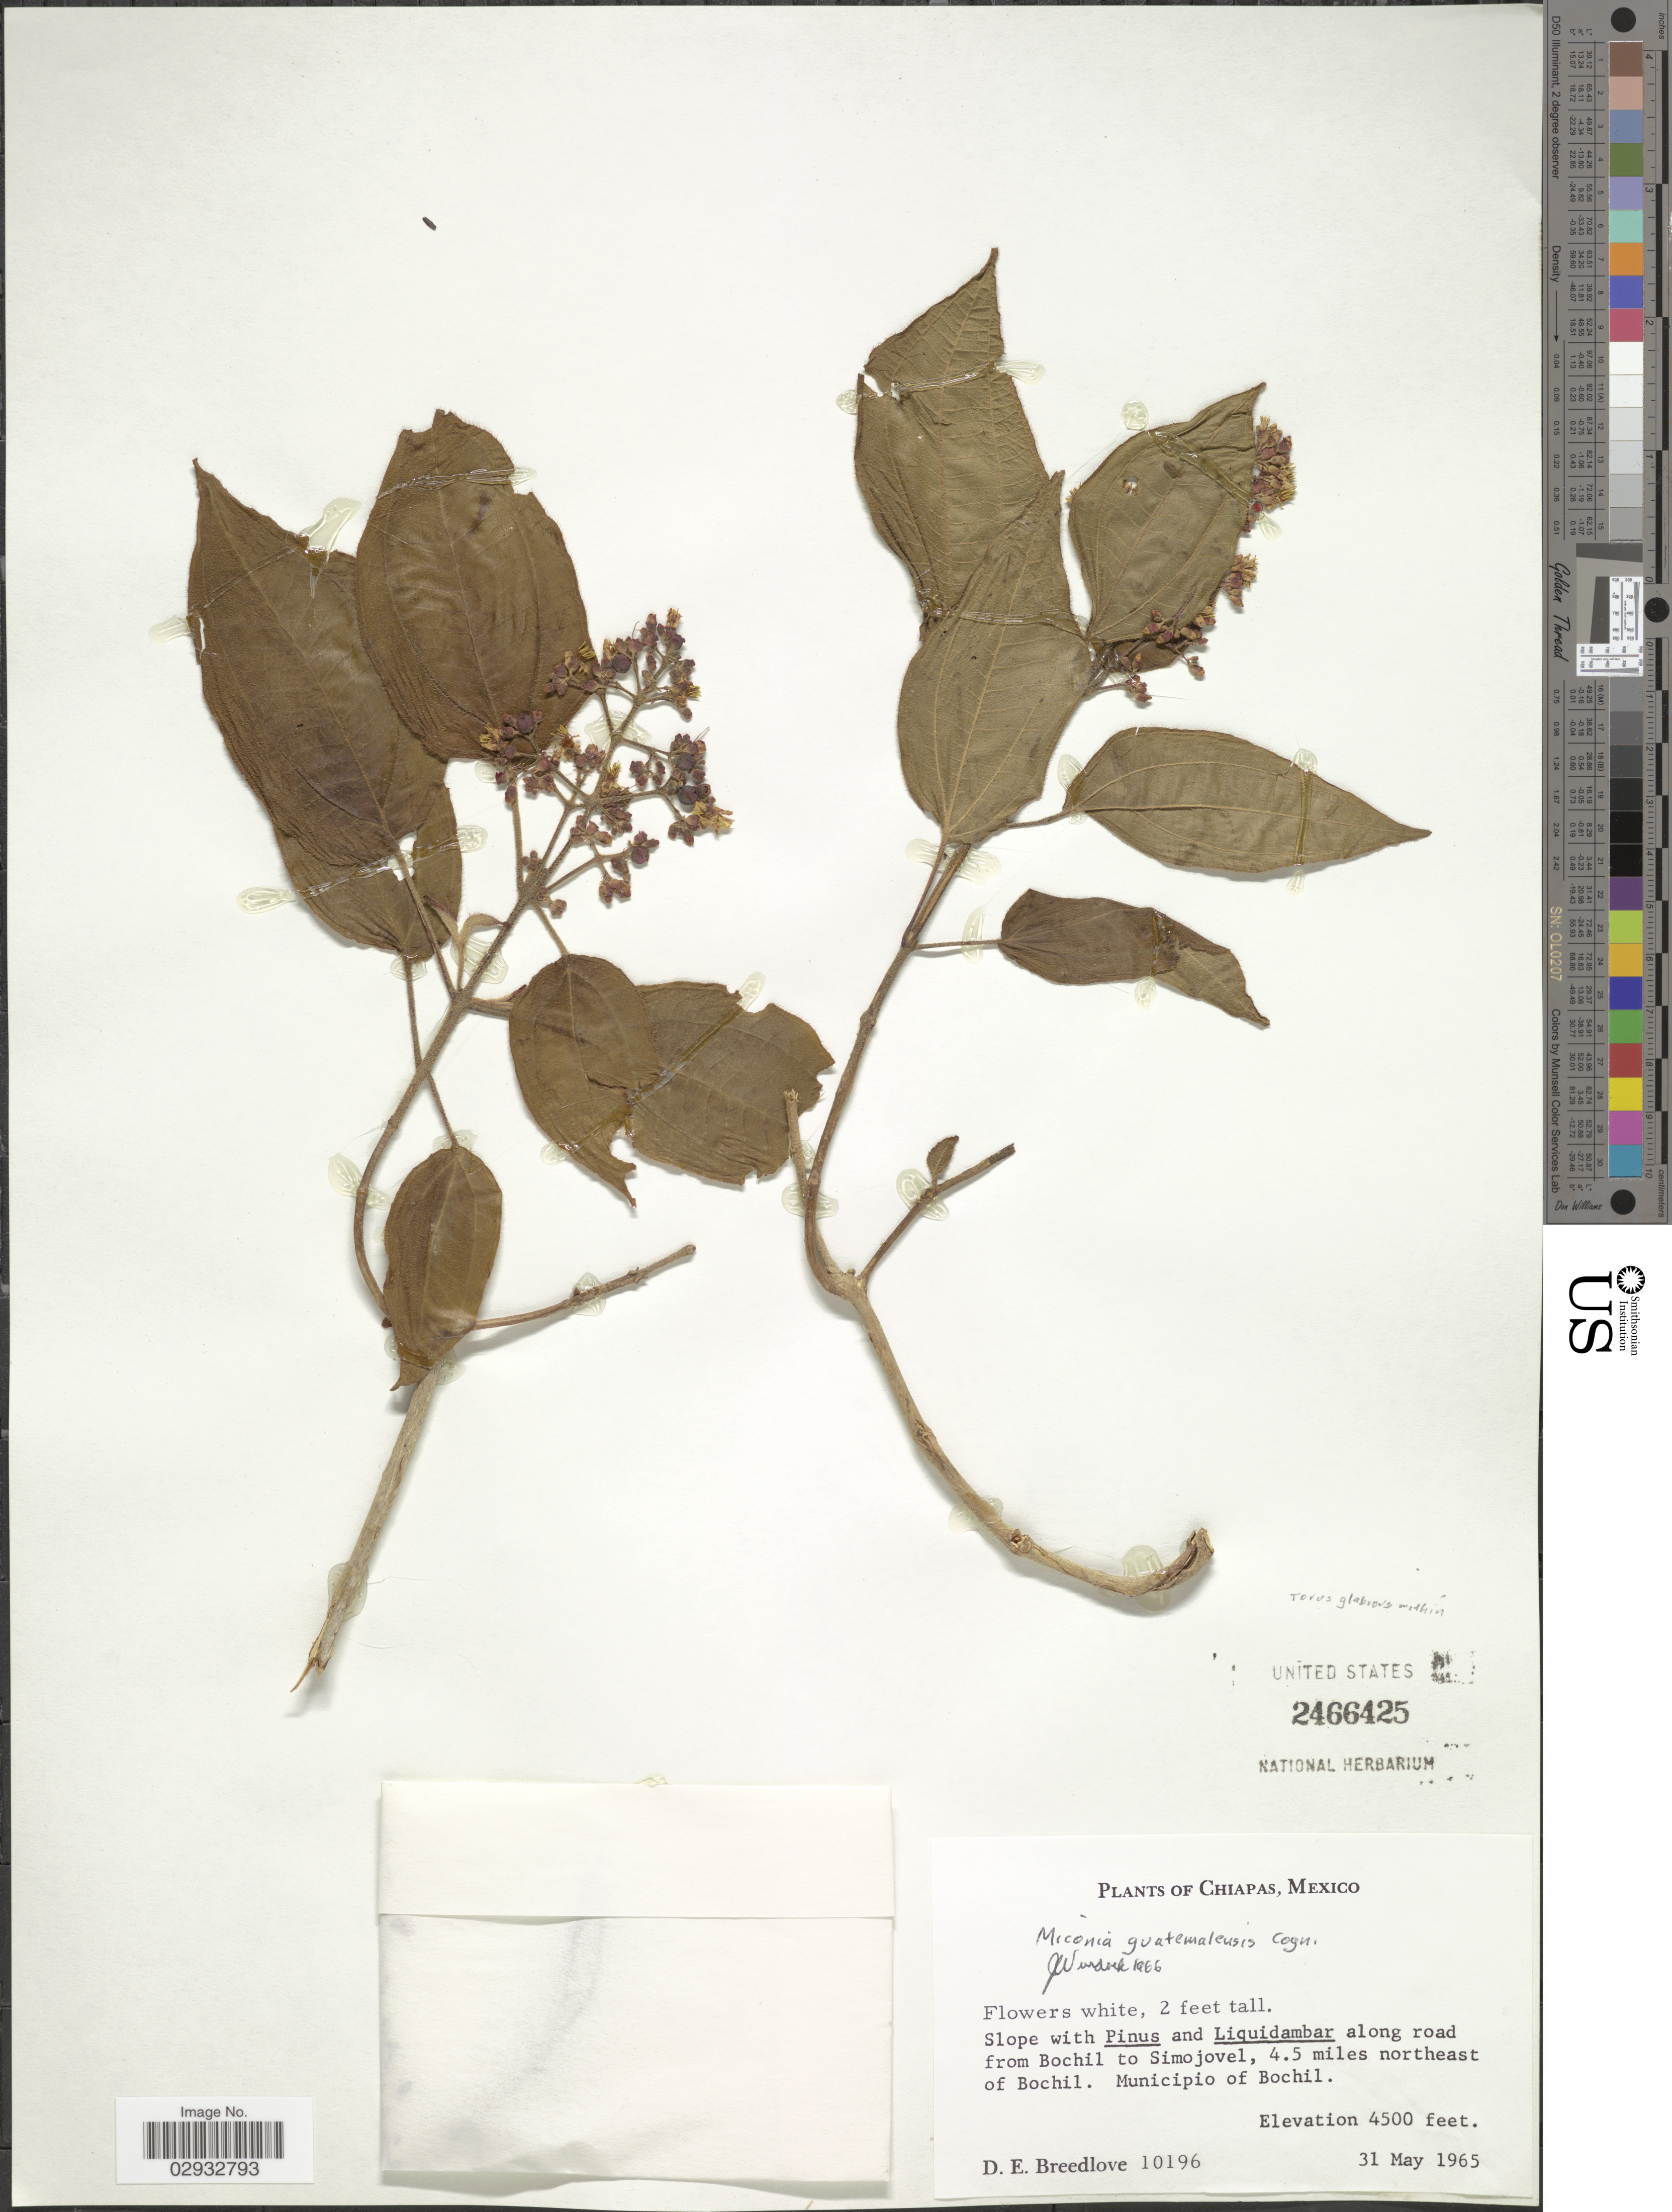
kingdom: Plantae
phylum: Tracheophyta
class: Magnoliopsida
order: Myrtales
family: Melastomataceae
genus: Miconia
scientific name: Miconia guatemalensis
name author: Cogn. in Donn. Sm.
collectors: D. E. Breedlove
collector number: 10196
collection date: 1965-05-31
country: Mexico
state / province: Chiapas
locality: Along road from Bochil to Simojovel, 4.5 miles northeast of Bochil. Municipio of Bochil.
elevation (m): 1372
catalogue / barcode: US 2466425